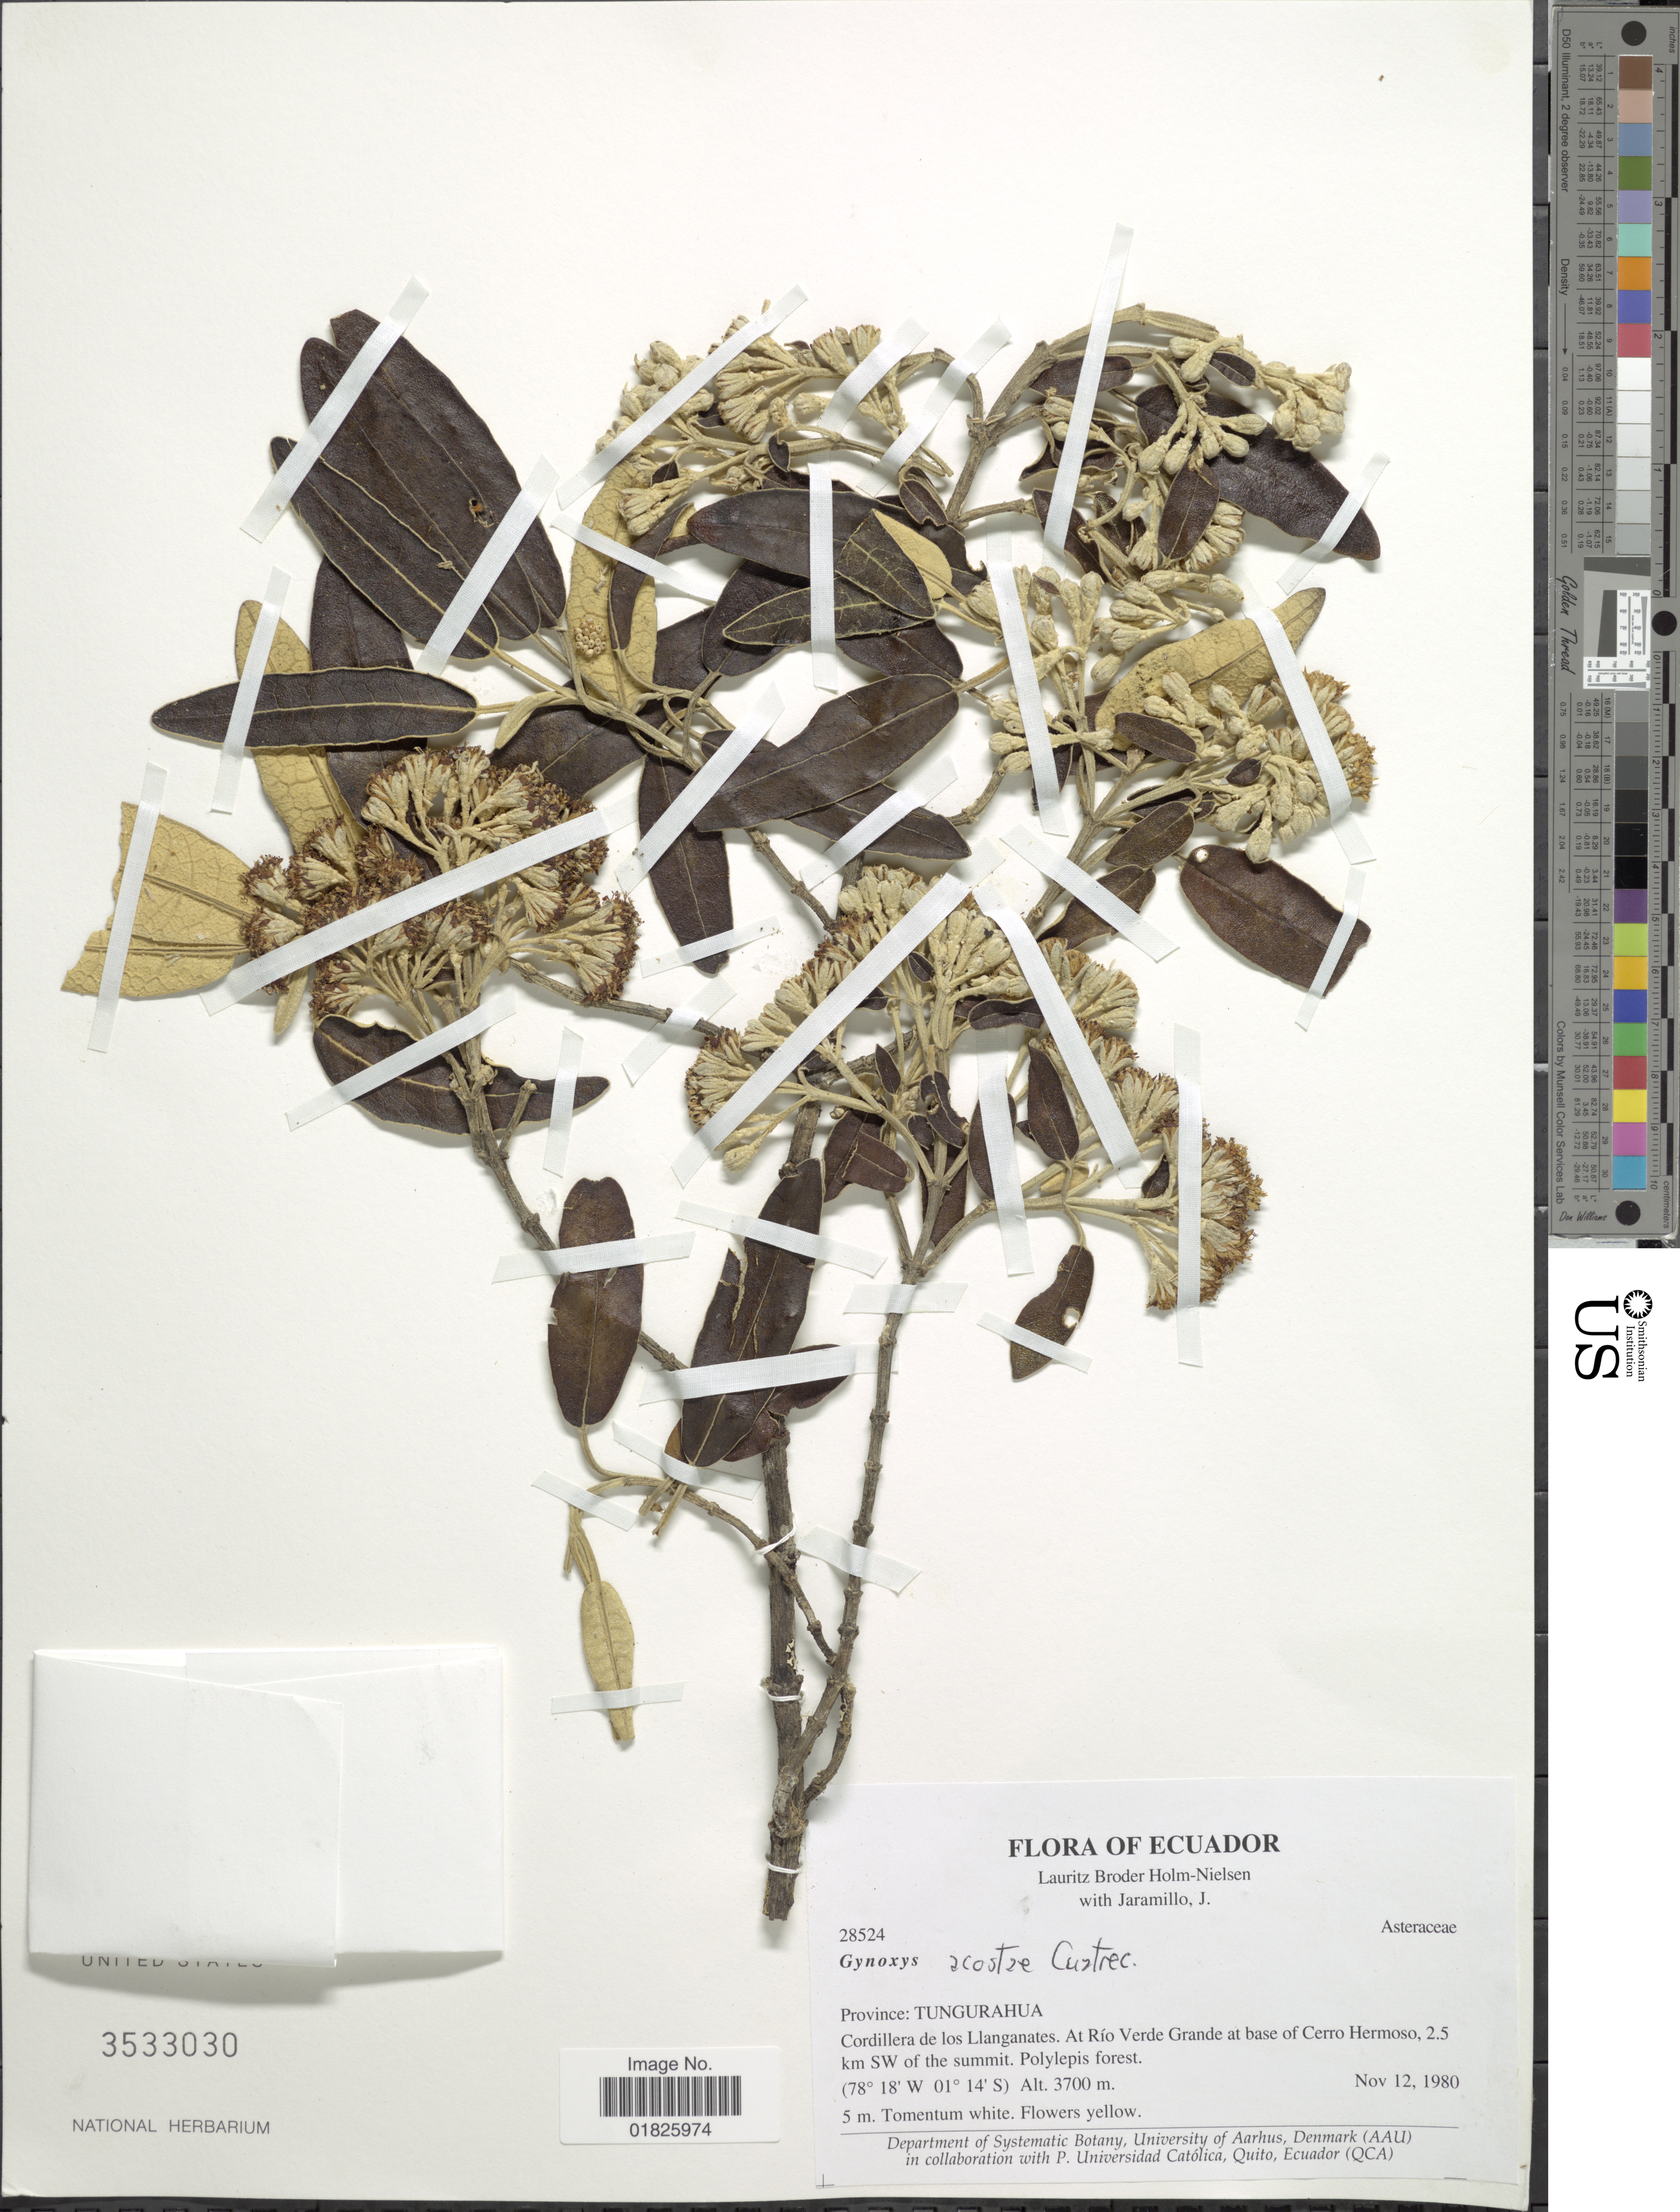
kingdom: Plantae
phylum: Tracheophyta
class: Magnoliopsida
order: Asterales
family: Asteraceae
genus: Gynoxys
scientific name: Gynoxys acostae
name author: Cuatrec.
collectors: L. B. Holm-Nielsen & J. Jaramillo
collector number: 28524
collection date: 1980-11-12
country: Ecuador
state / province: Tungurahua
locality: Cordillera de los Llanganates, at Rio Verde Grande at base of Cerro Hermoso, 2.5 km SW of the summit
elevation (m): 3700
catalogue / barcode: US 3533030